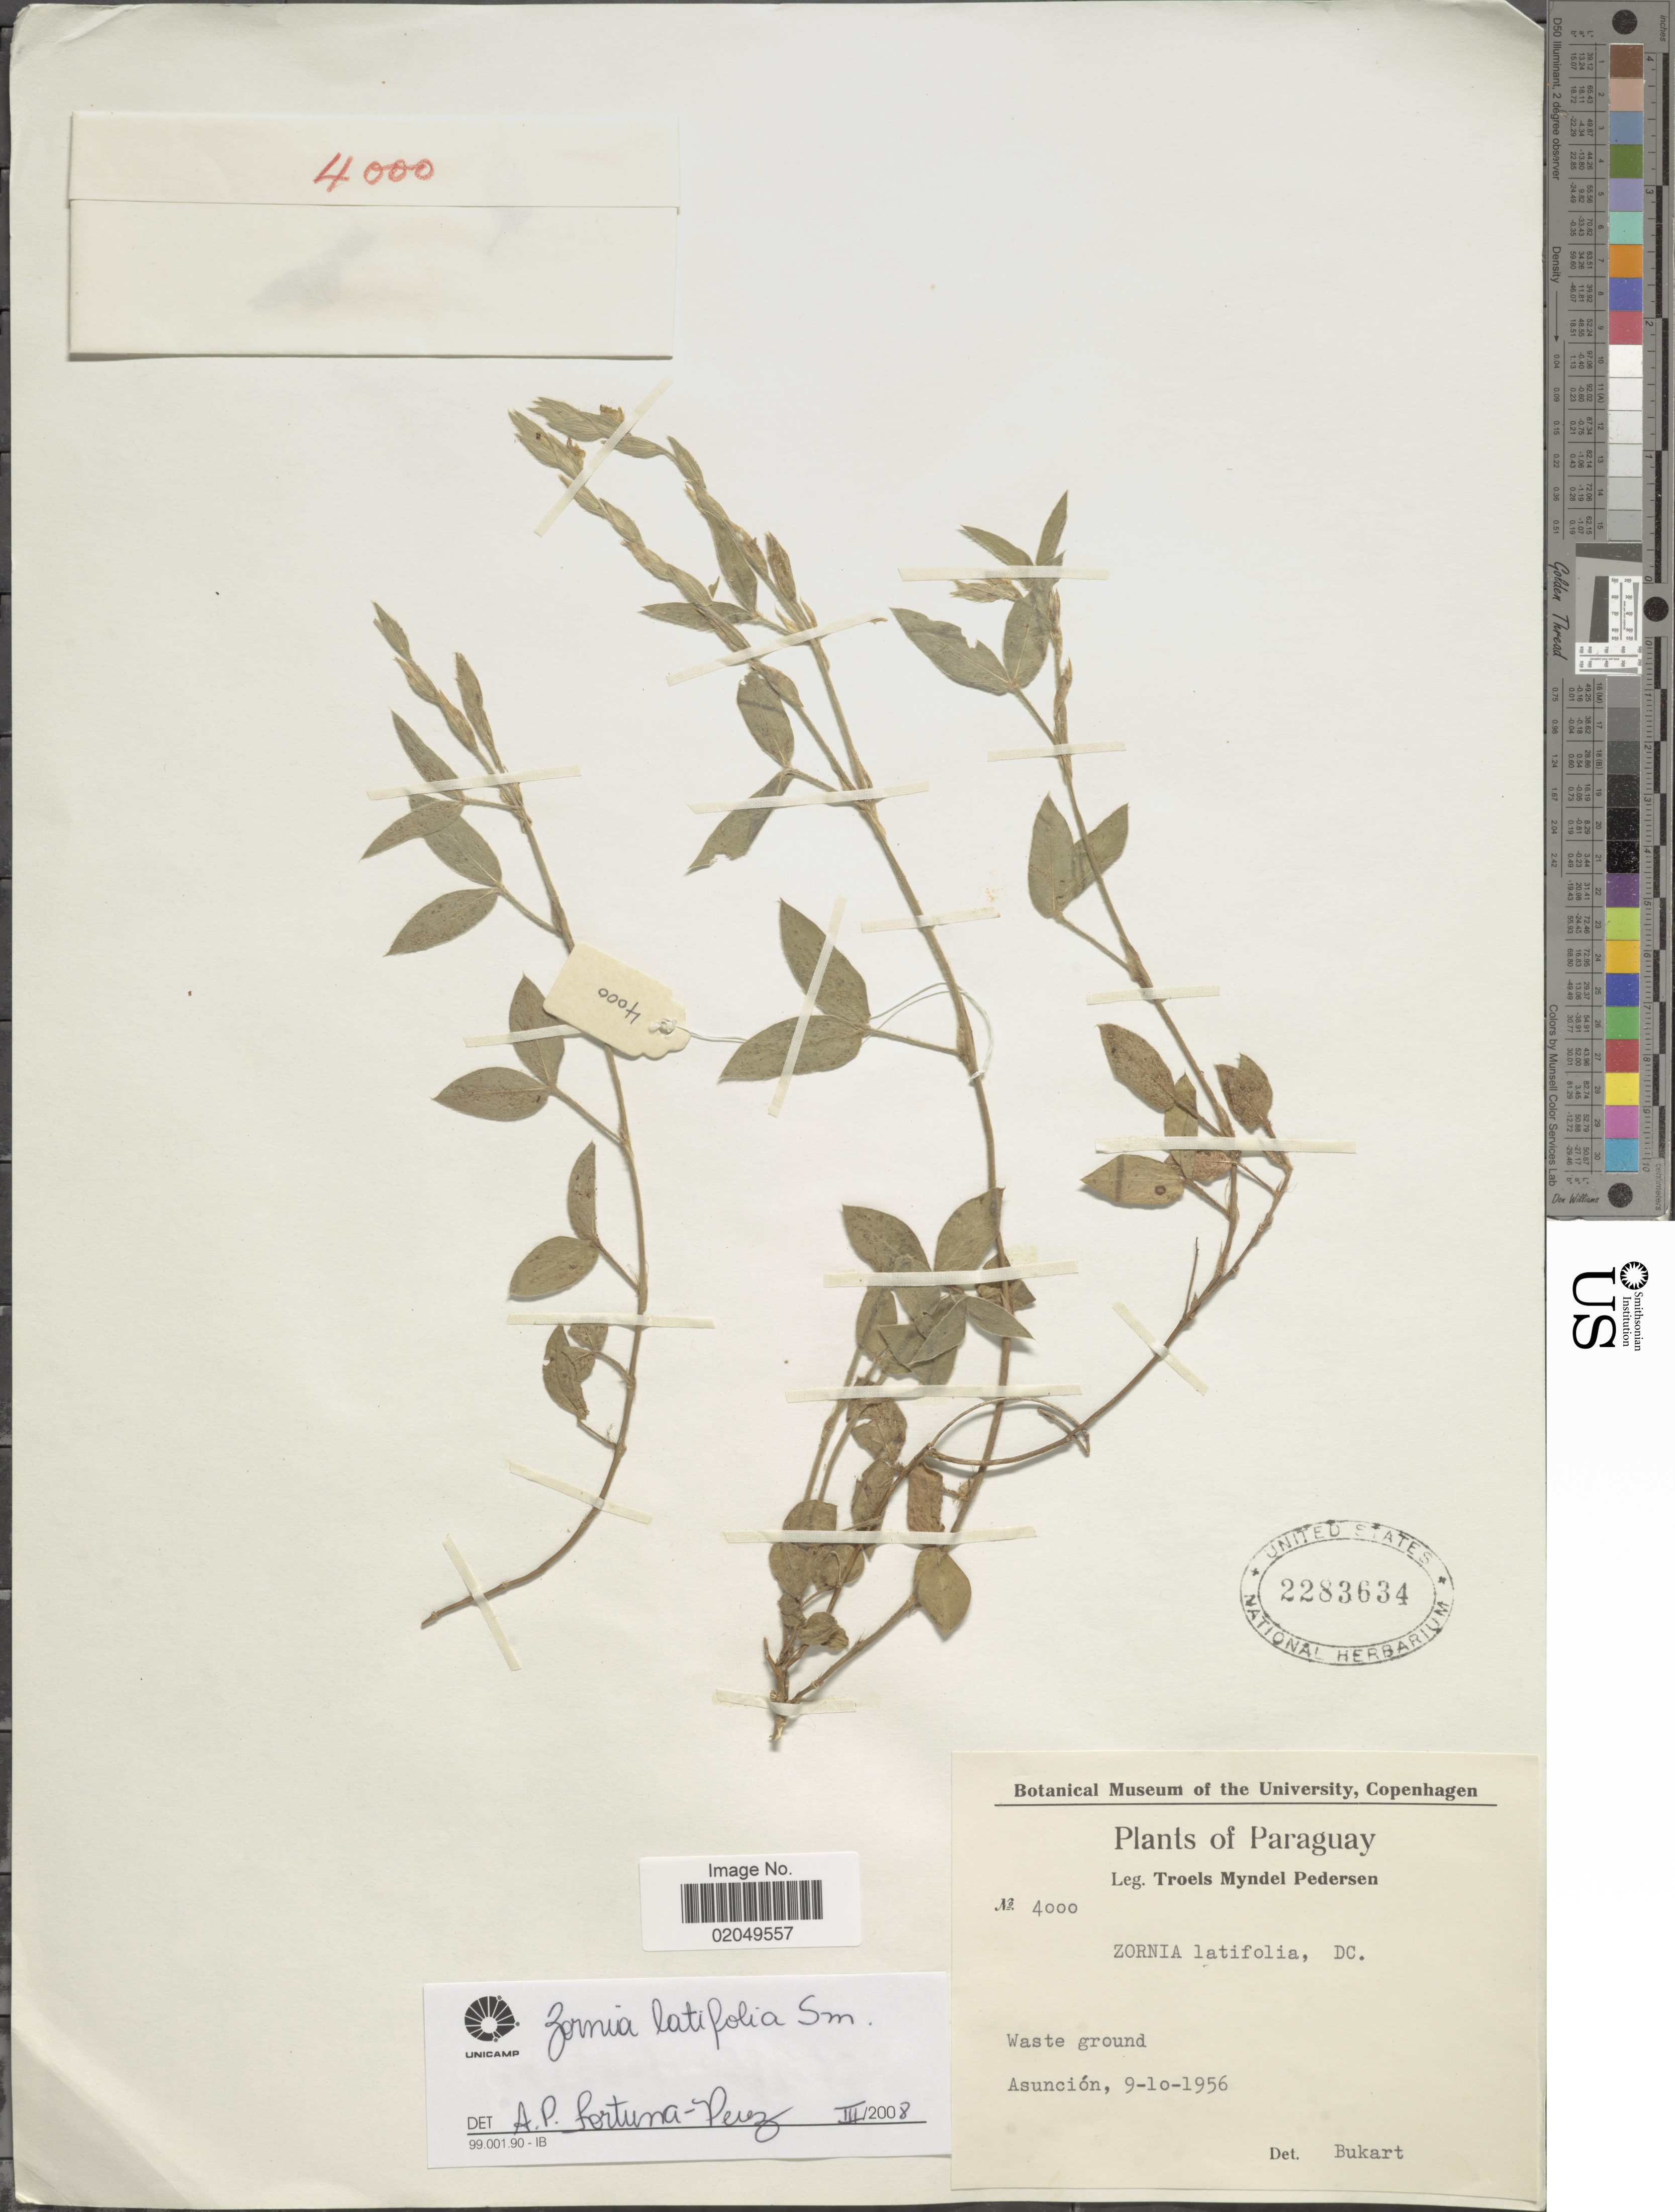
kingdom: Plantae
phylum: Tracheophyta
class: Magnoliopsida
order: Fabales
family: Fabaceae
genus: Zornia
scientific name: Zornia latifolia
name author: Sm.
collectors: T. Pederson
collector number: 4000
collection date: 1956-10-09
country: Paraguay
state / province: Asuncion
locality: Waste ground. Asuncion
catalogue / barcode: US 2283634